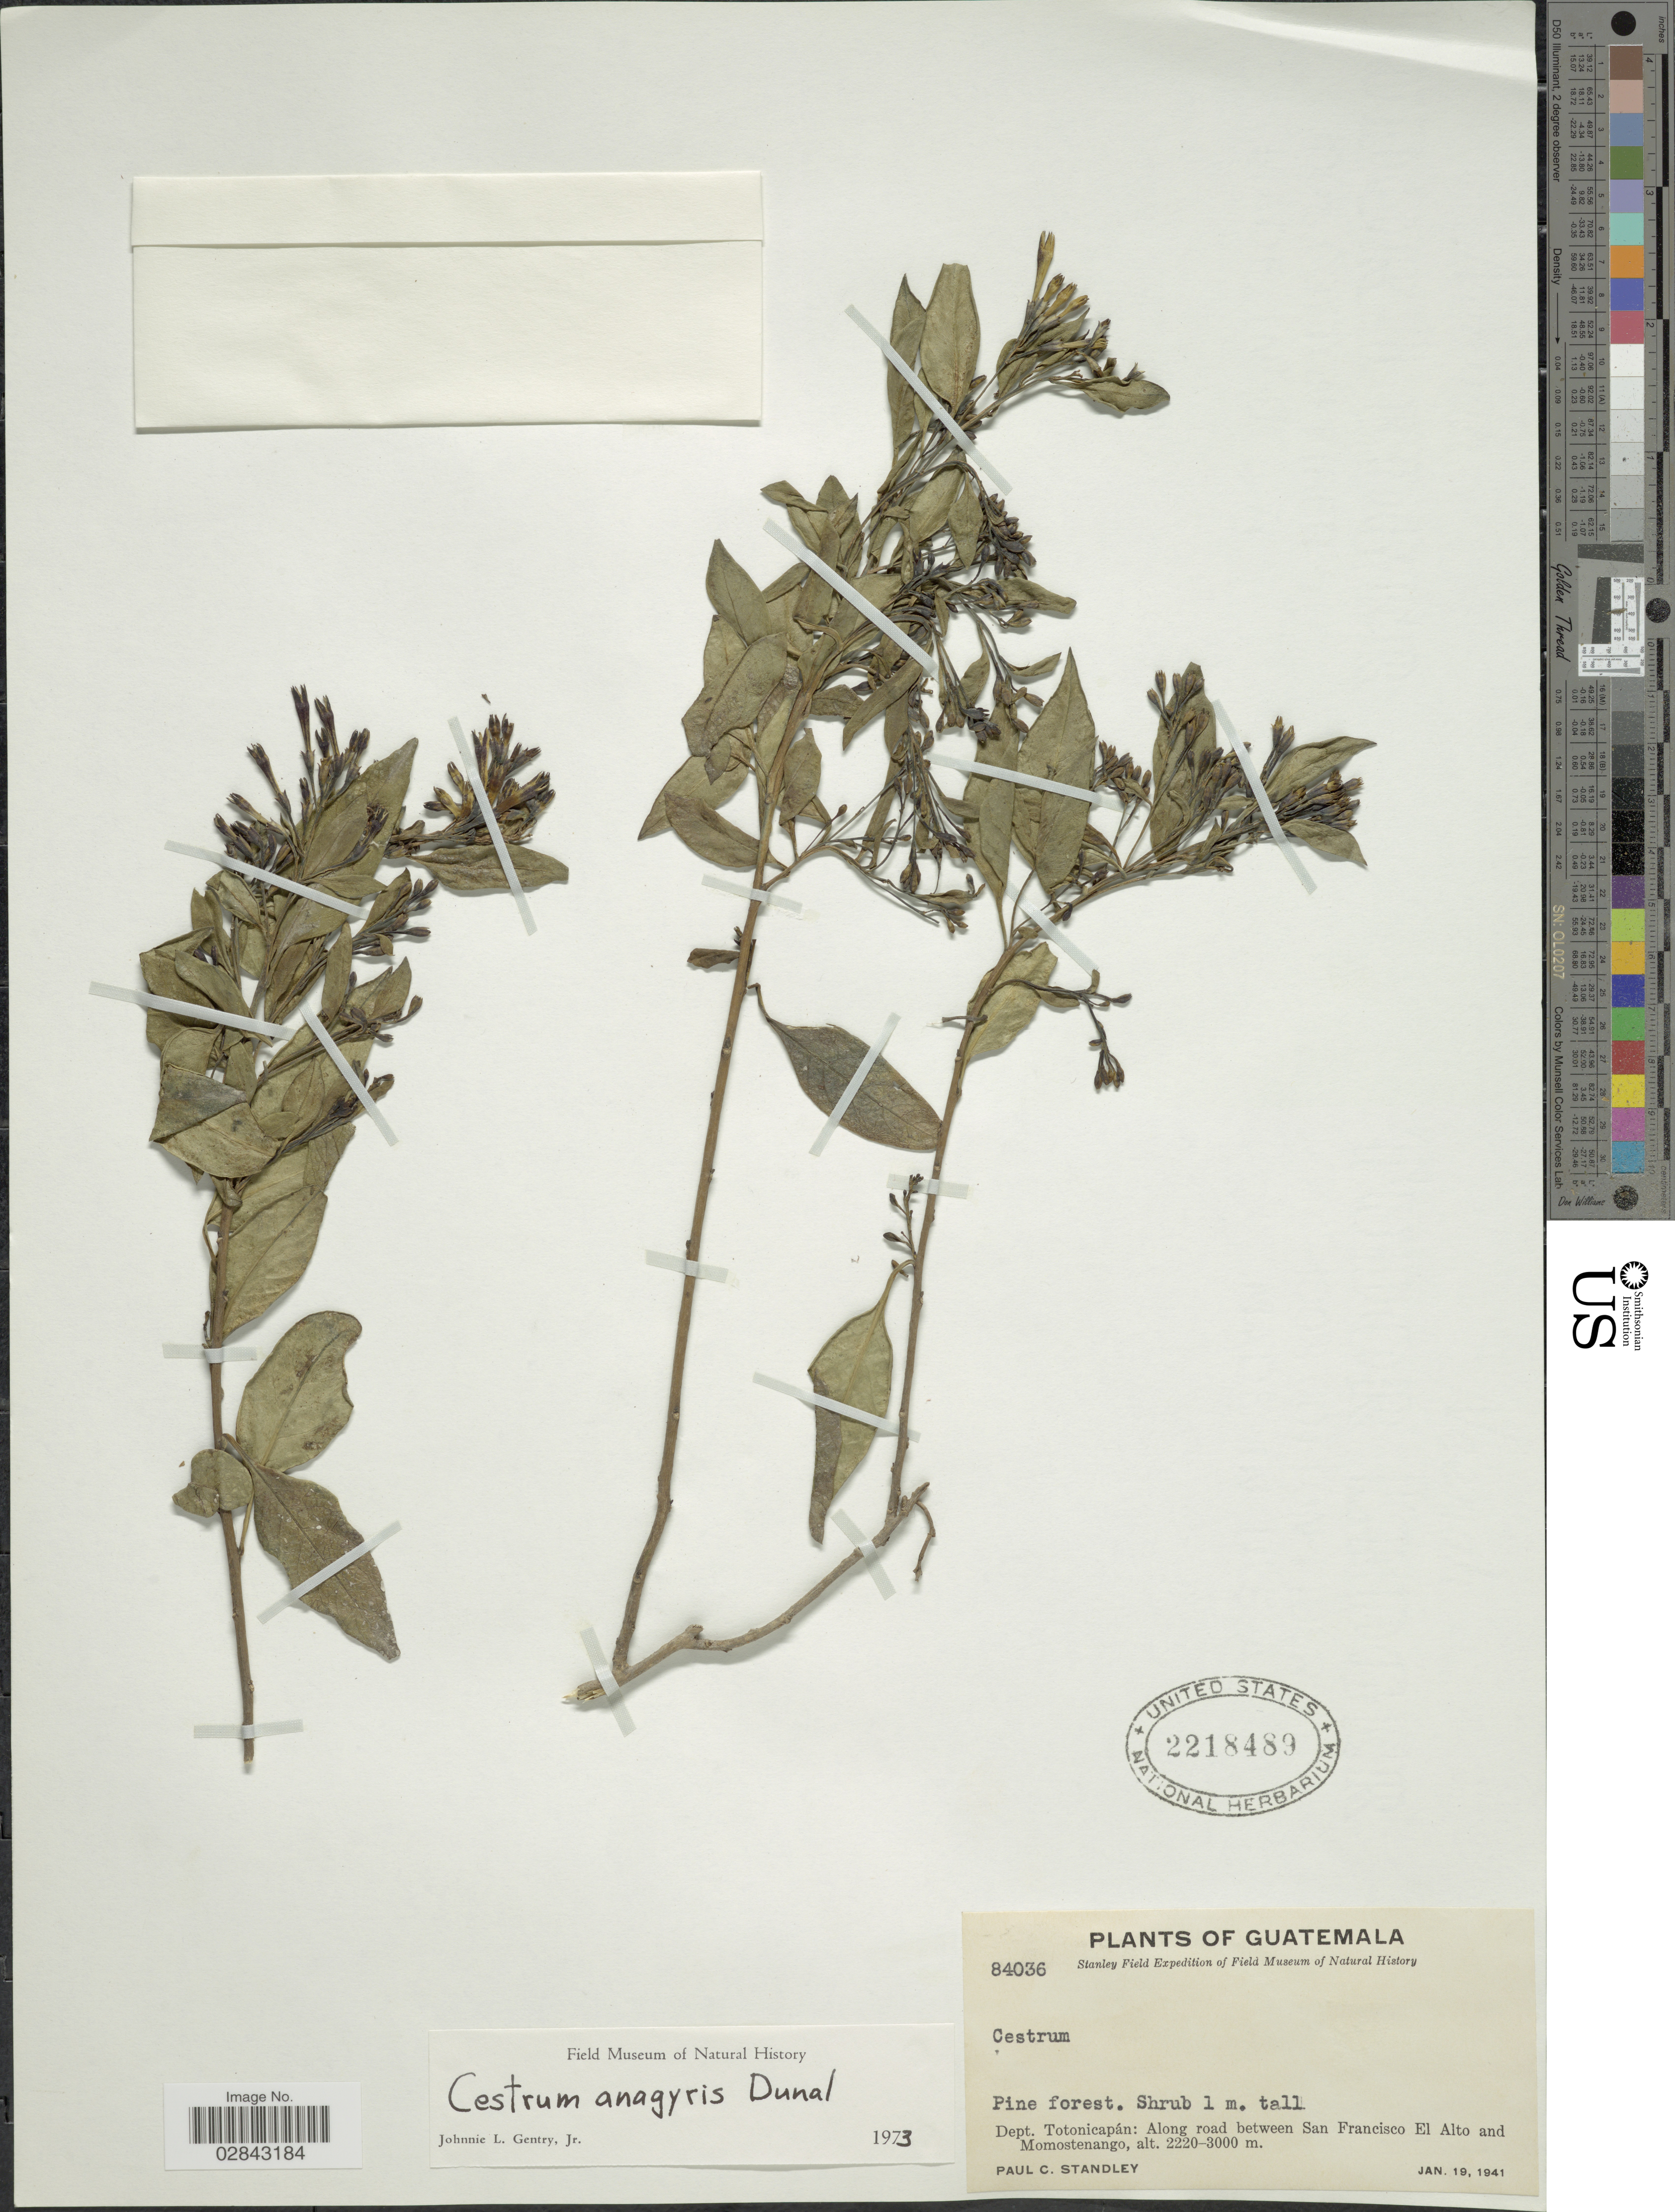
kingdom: Plantae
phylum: Tracheophyta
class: Magnoliopsida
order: Solanales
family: Solanaceae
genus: Cestrum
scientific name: Cestrum anagyris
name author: Dunal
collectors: P. C. Standley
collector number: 84036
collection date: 1941-01-19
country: Guatemala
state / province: Totonicapan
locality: Dept. Totonicapán: Along road between San Francisco El Alto and Momostenango.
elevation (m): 2220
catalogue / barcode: US 2218489